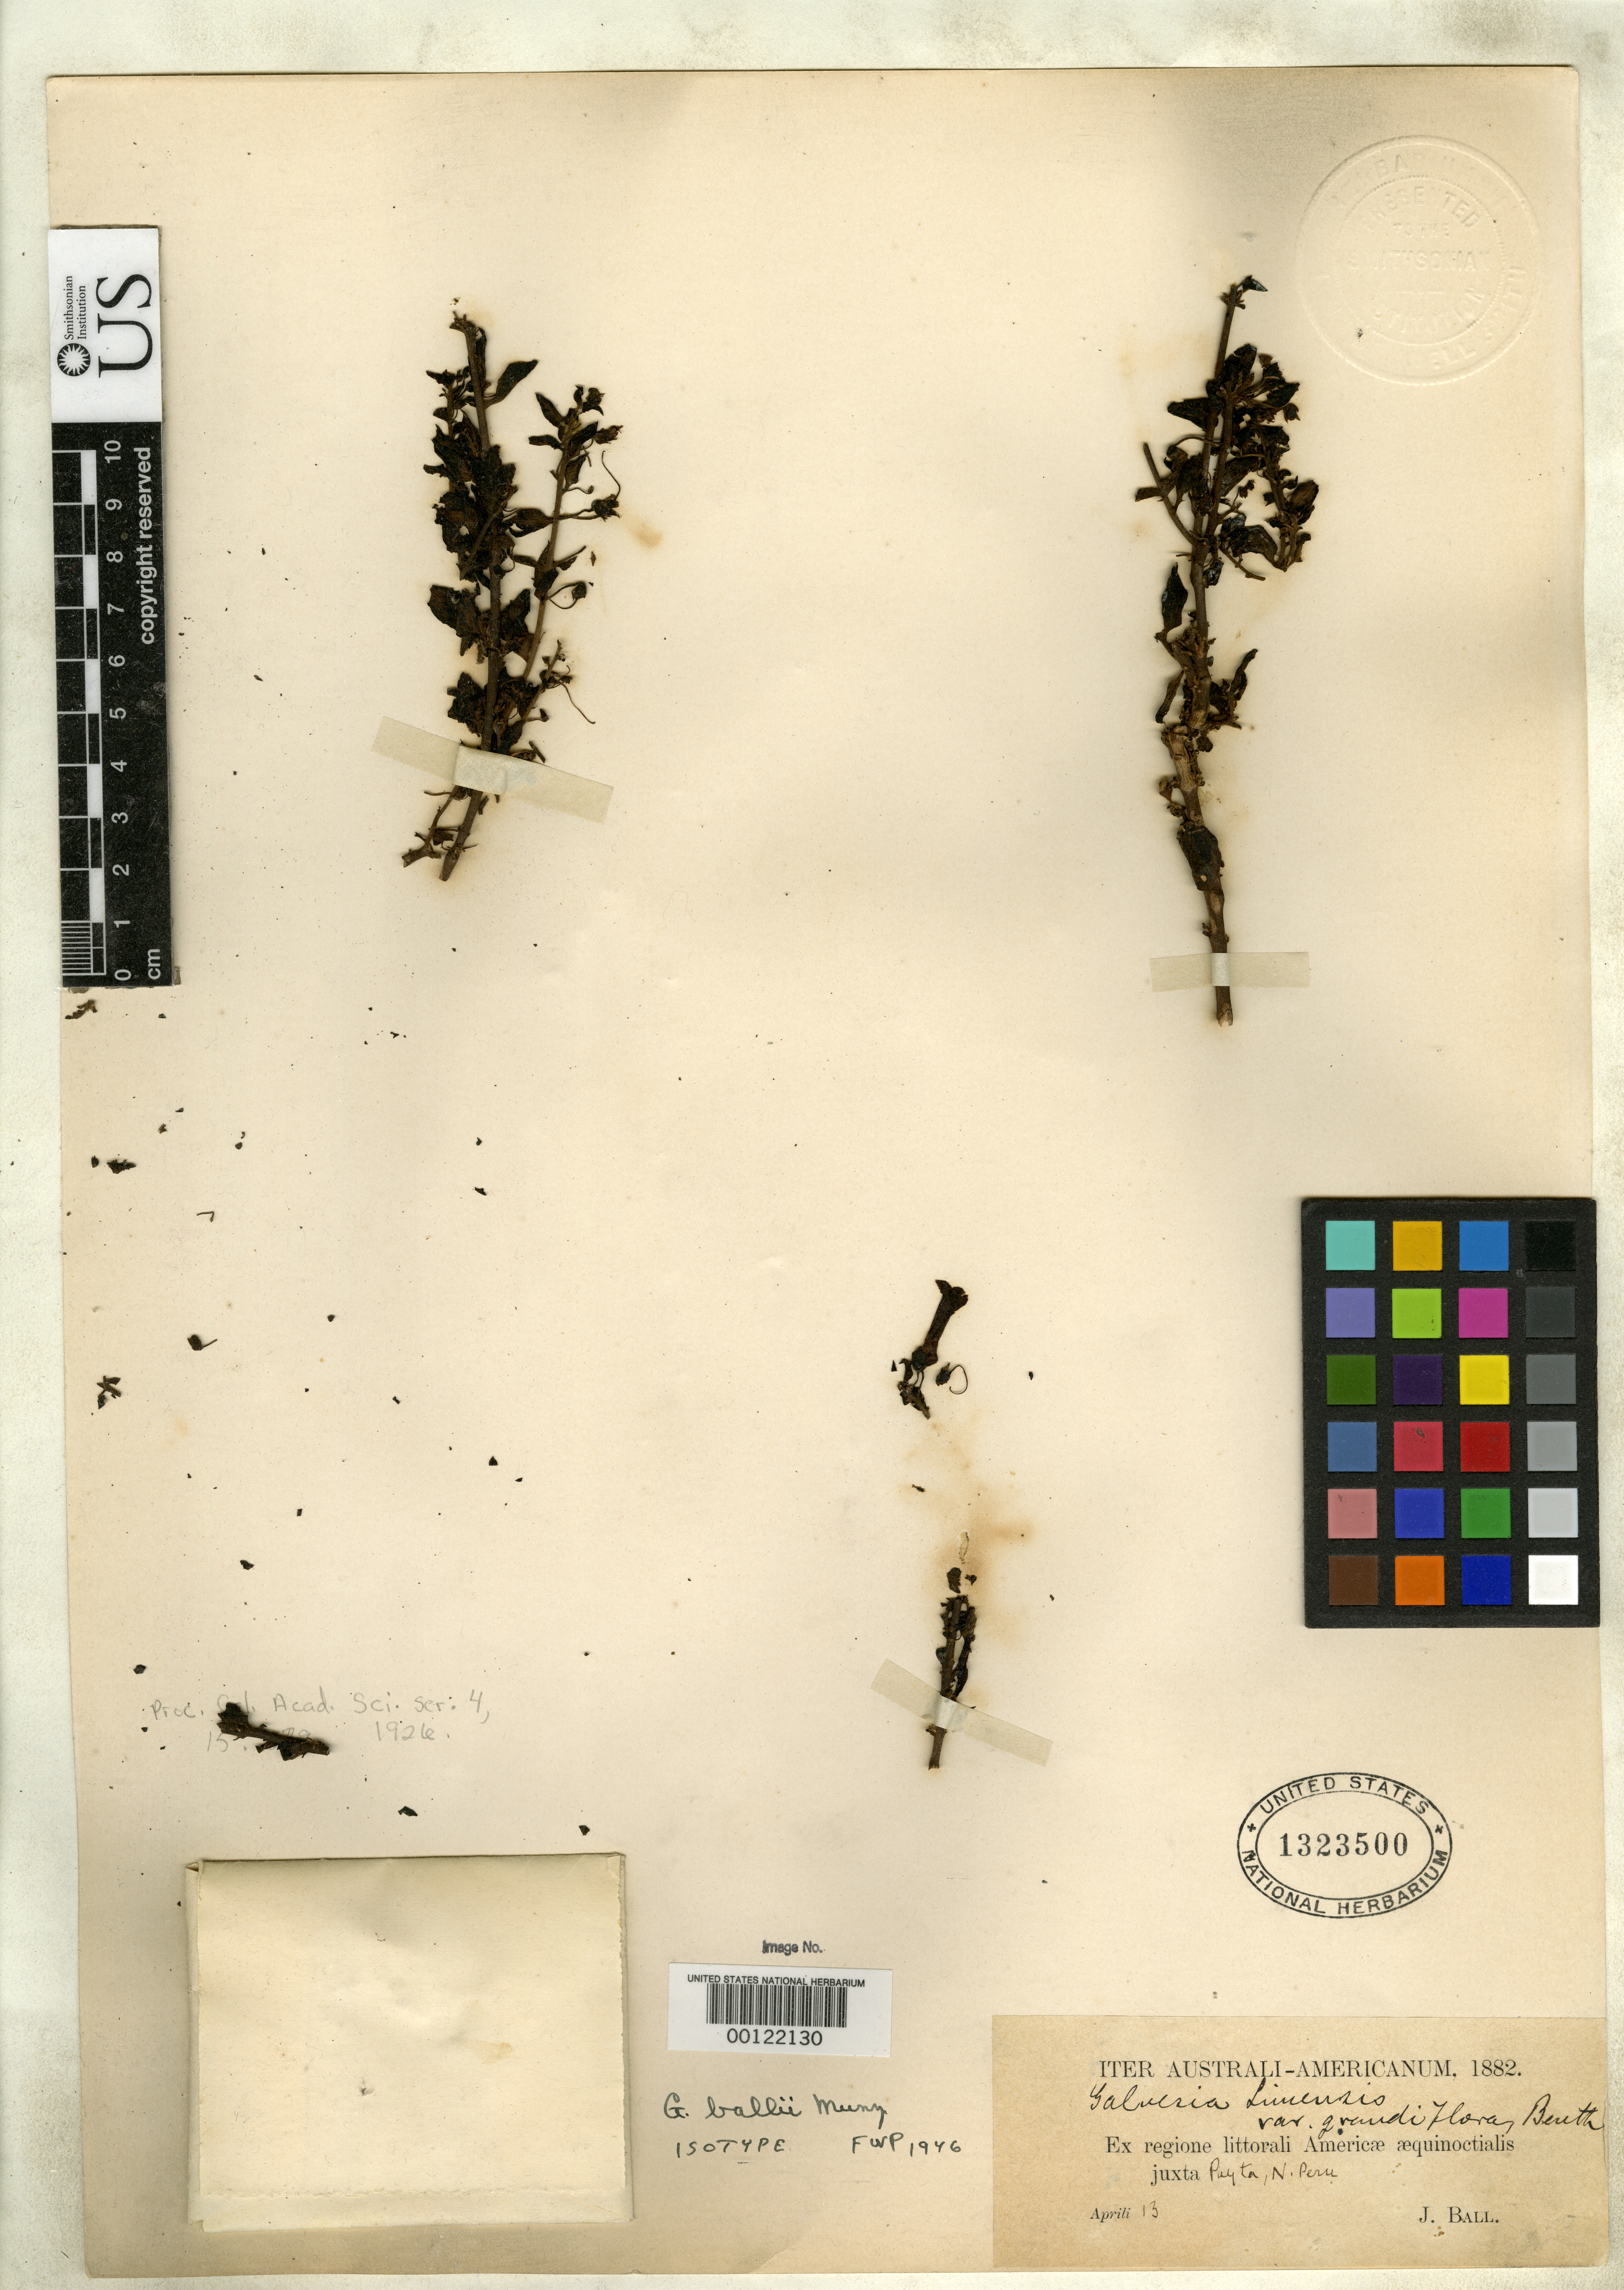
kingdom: Plantae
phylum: Tracheophyta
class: Magnoliopsida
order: Lamiales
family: Plantaginaceae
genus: Galvezia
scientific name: Galvezia ballii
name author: Munz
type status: Isotype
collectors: J. Ball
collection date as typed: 13 Apr 1882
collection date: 1882-04-13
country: Peru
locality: Payta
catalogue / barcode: US 1323500